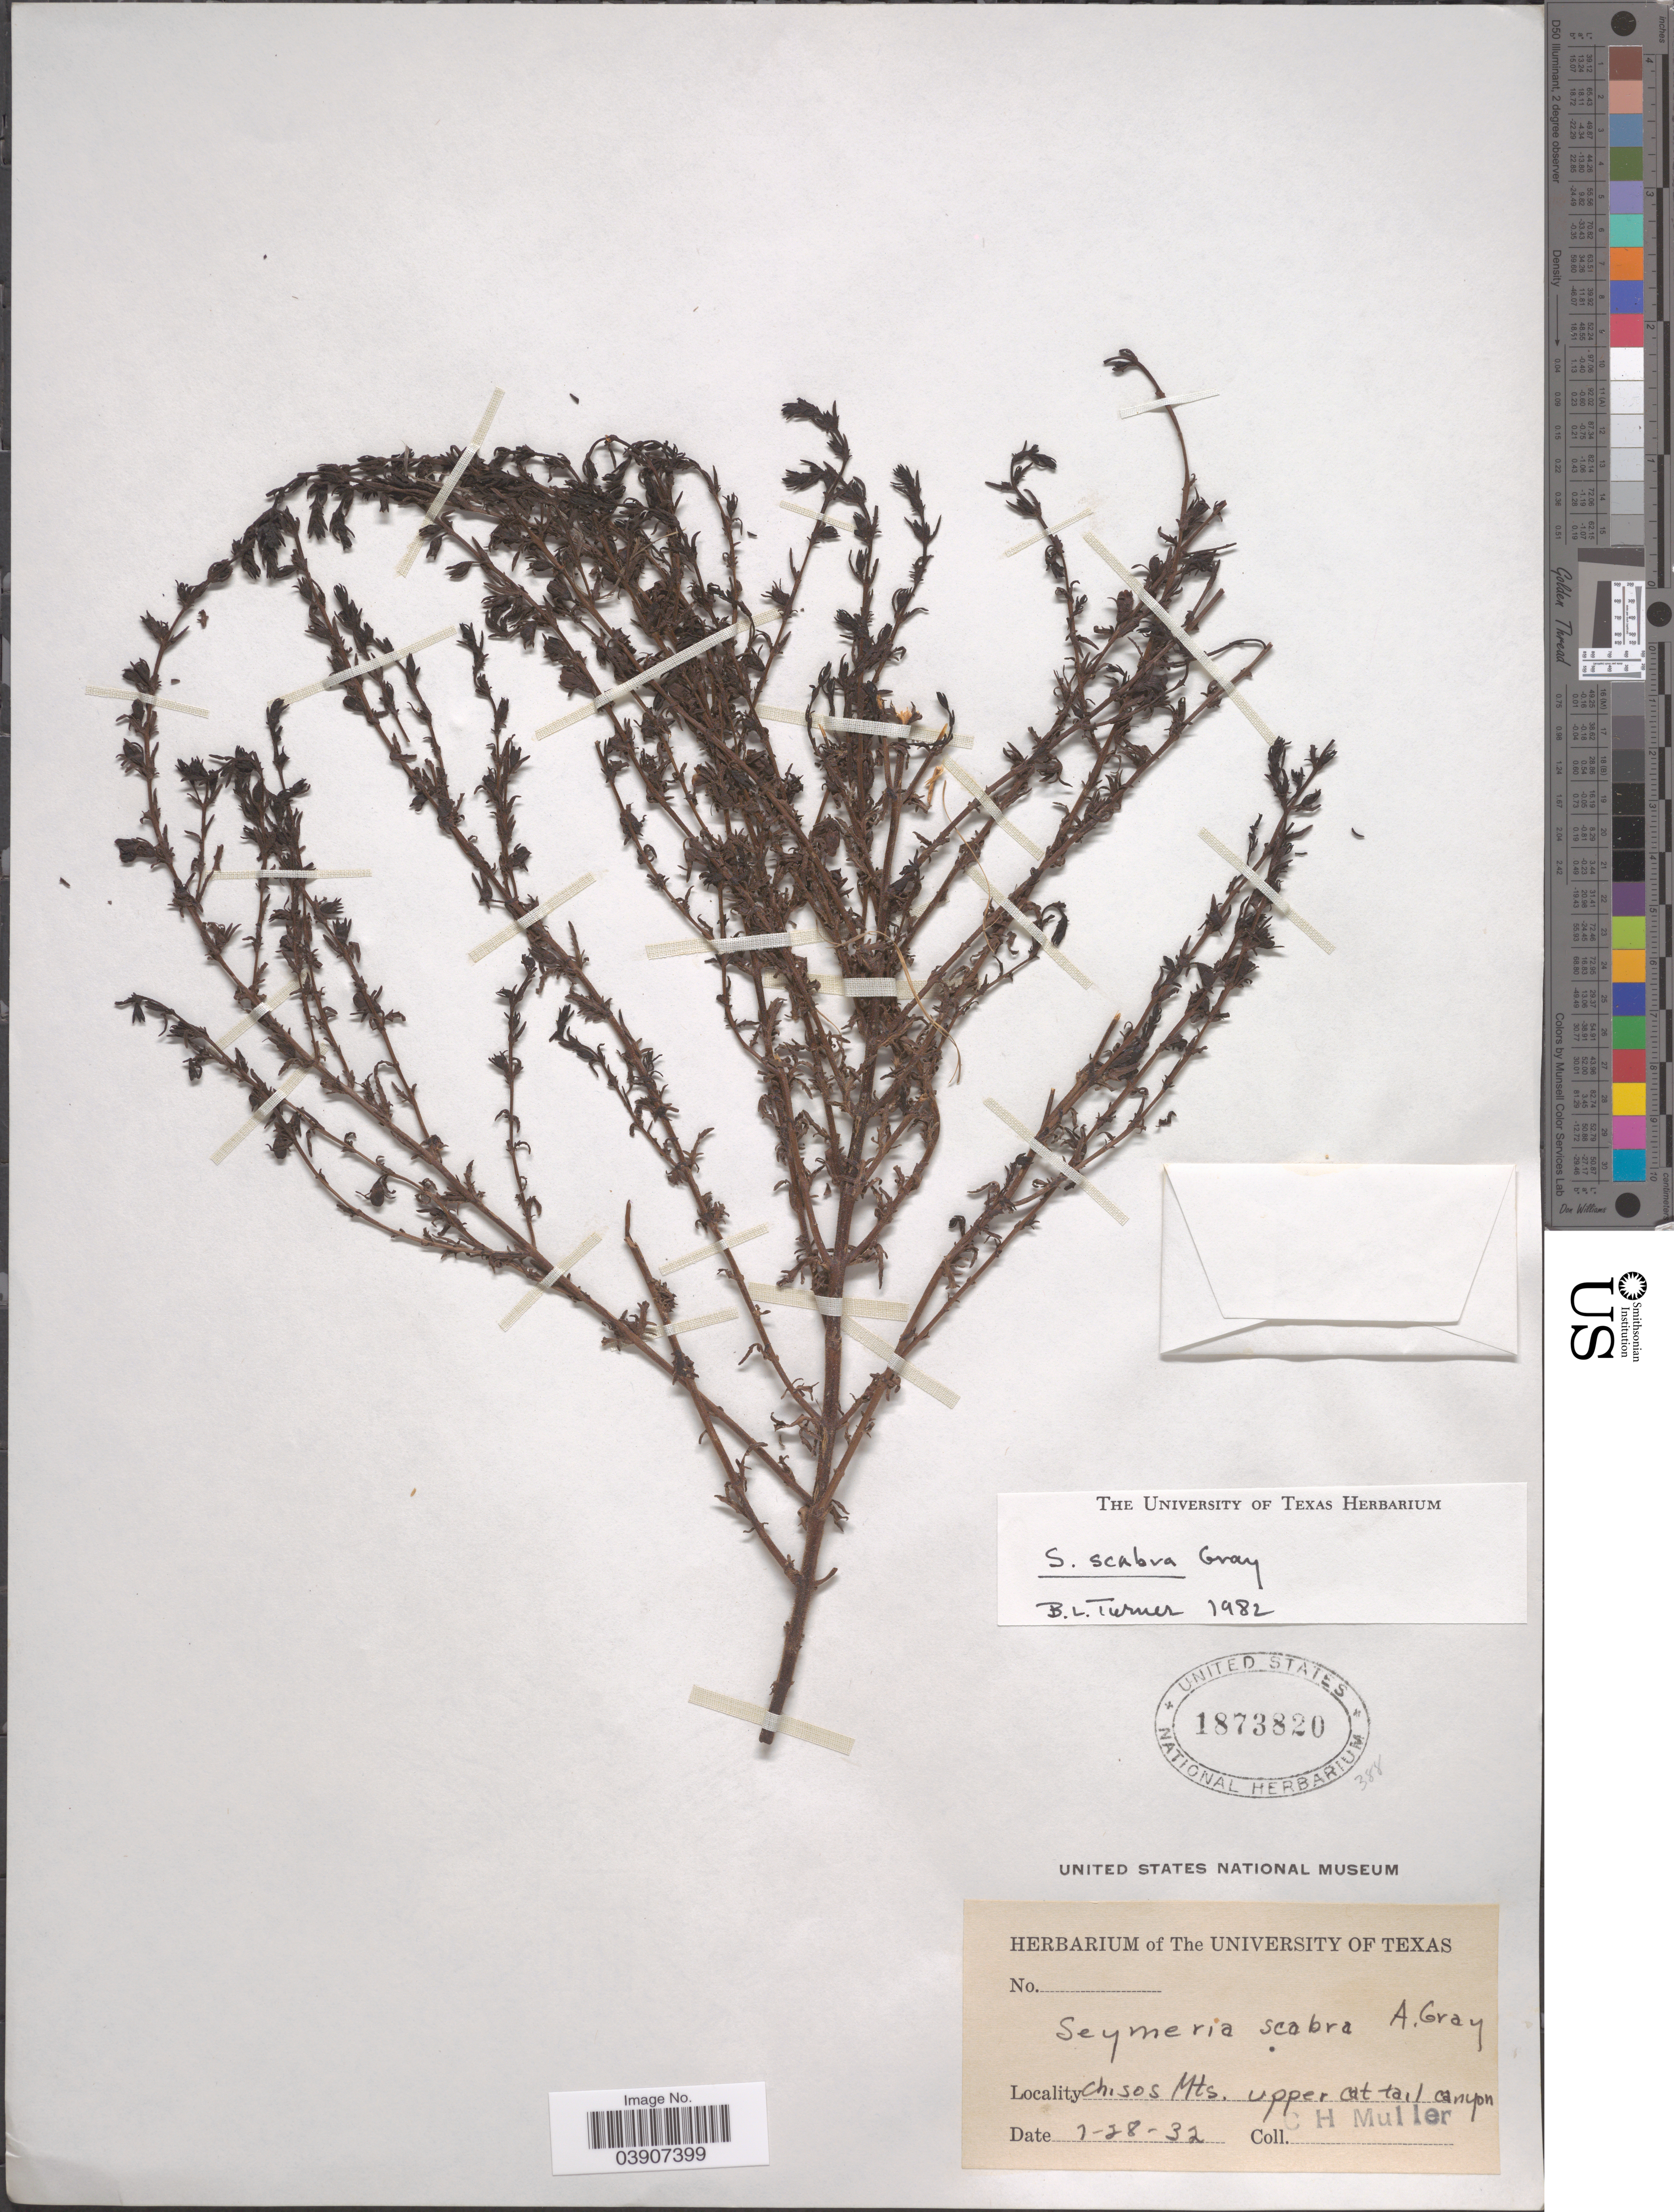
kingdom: Plantae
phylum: Tracheophyta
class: Magnoliopsida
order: Lamiales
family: Orobanchaceae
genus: Seymeria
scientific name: Seymeria scabra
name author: A. Gray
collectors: C. H. Mueller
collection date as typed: Transcribed d/m/y: 28/7/32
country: United States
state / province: Texas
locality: Chisos Mts. Upper cat tail canyon.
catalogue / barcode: US 1873820